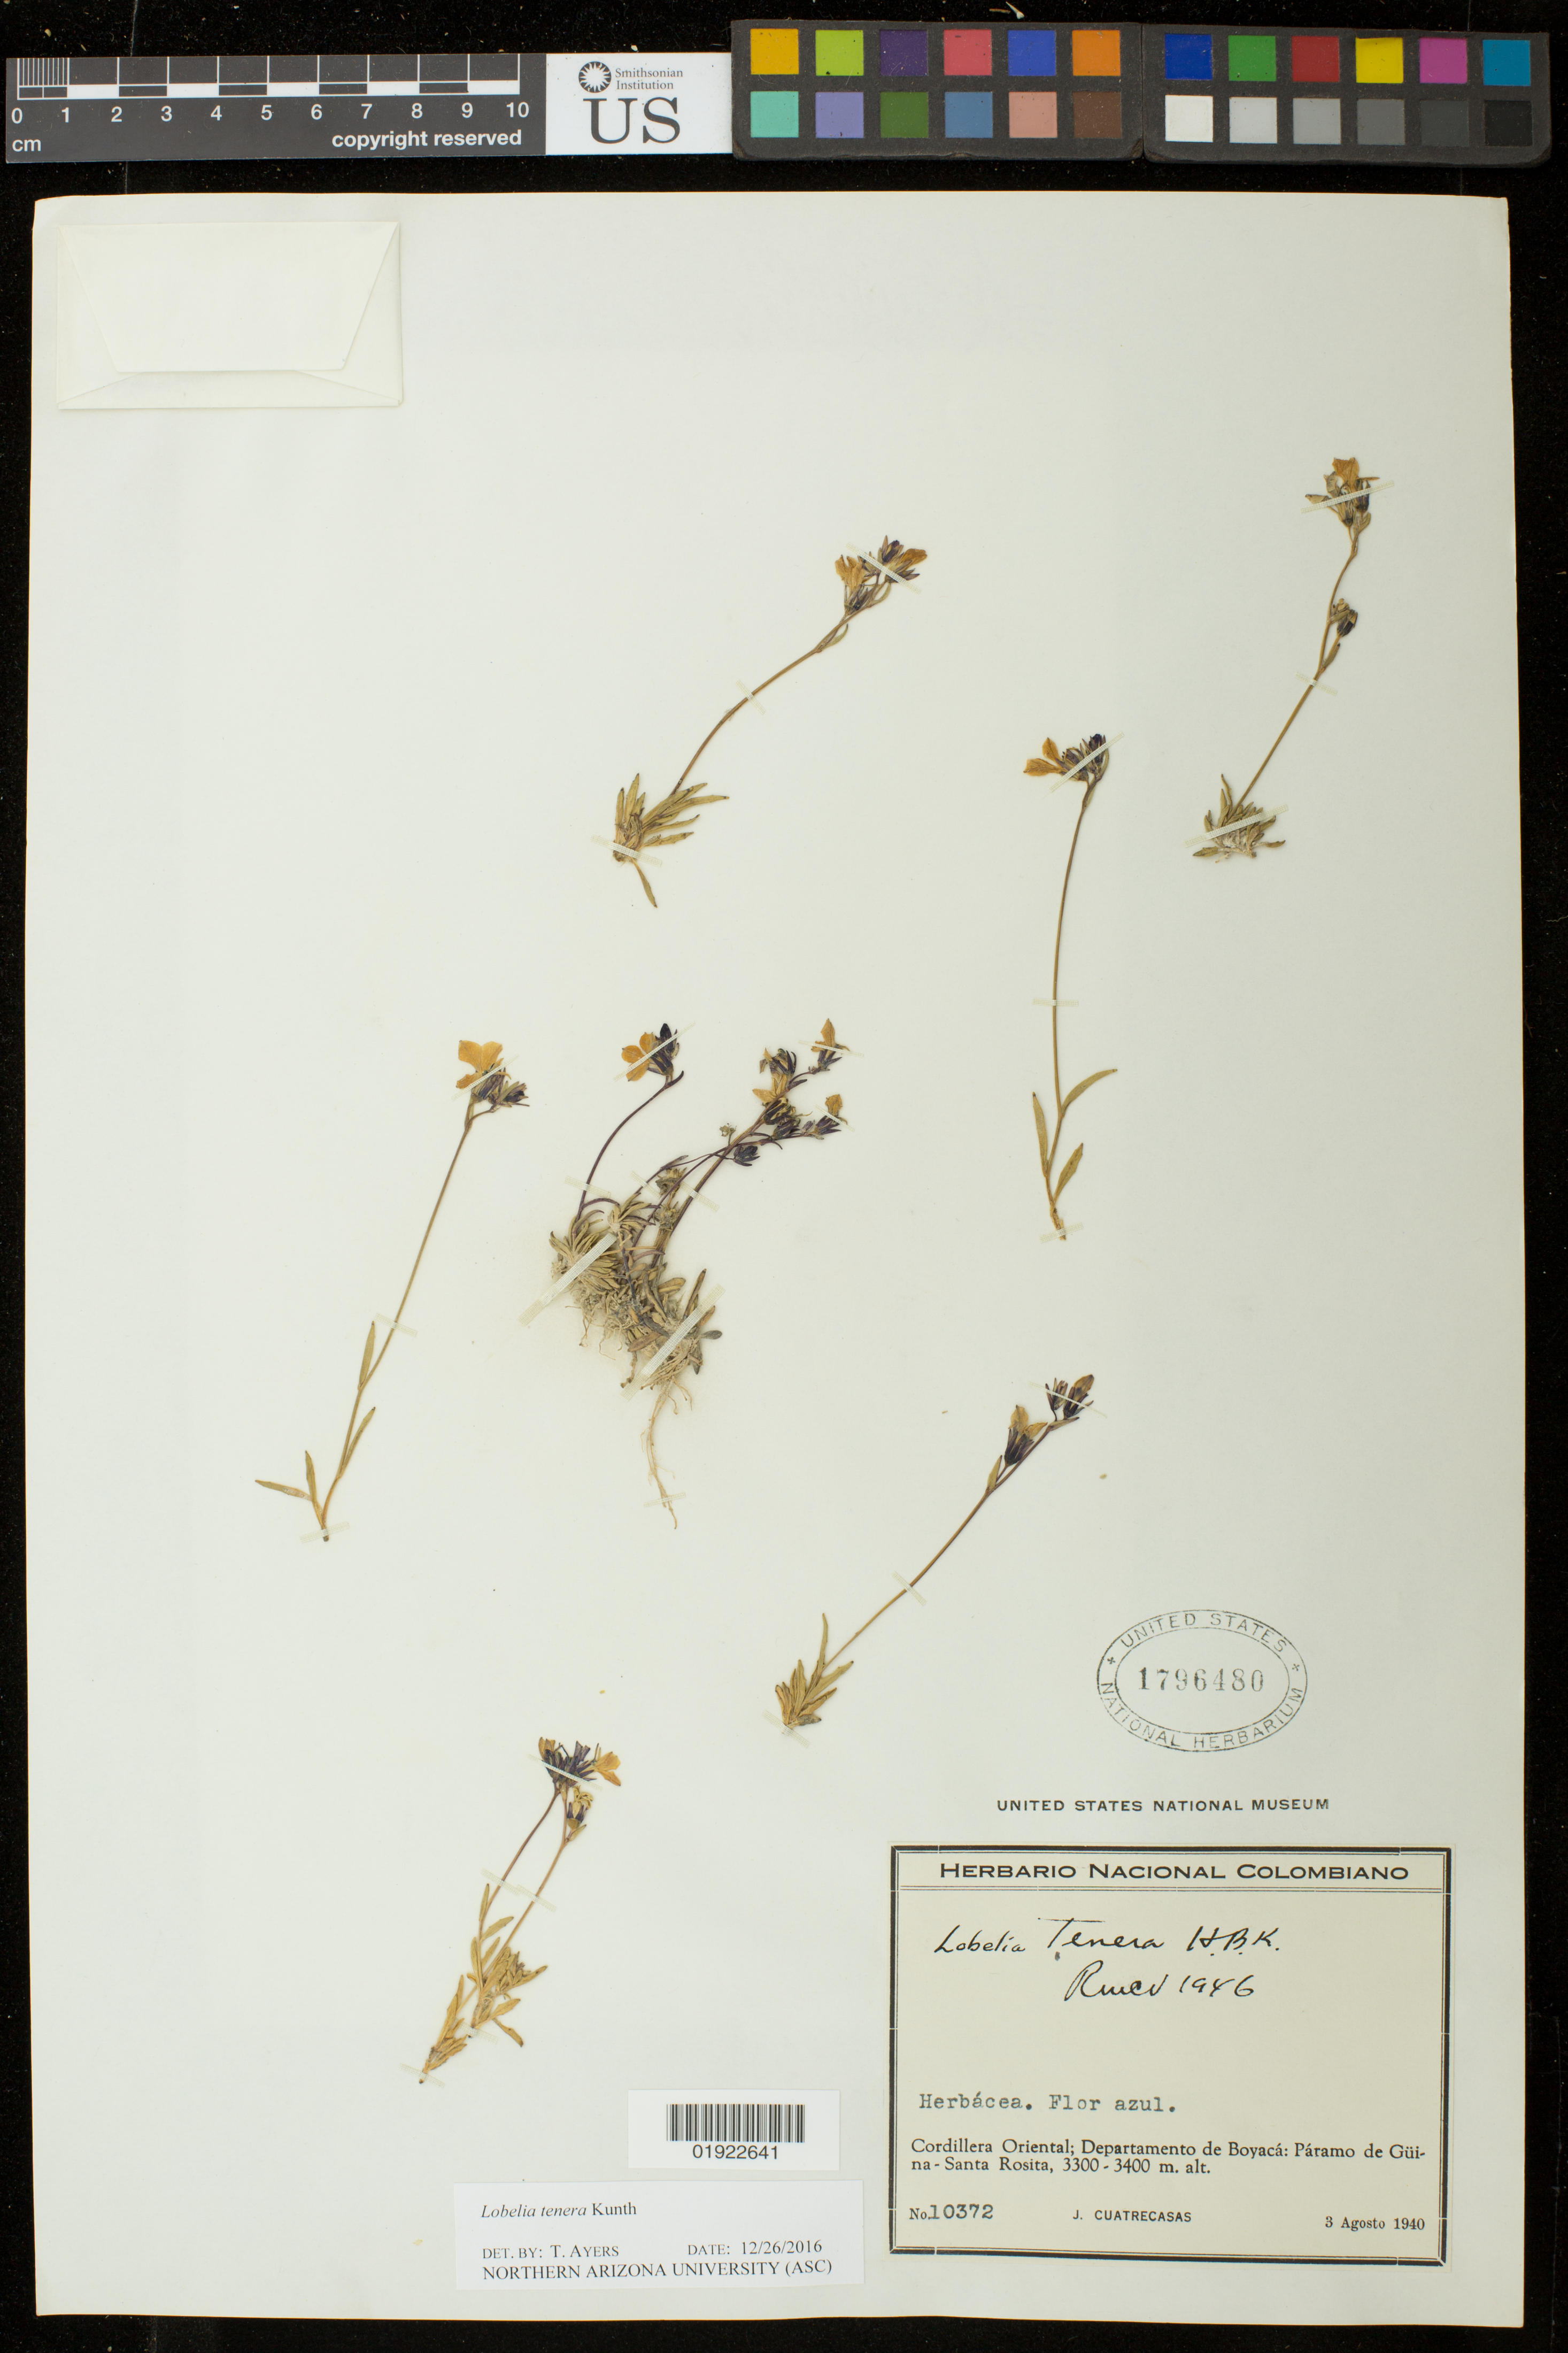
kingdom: Plantae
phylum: Tracheophyta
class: Magnoliopsida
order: Asterales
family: Campanulaceae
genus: Lobelia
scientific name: Lobelia tenera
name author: Kunth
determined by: Ayers, Tina J.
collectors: J. Cuatrecasas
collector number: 10372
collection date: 1940-08-03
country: Colombia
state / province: Boyacá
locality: Cordillera Oriental; Paramo de Guina-Santa Rosita.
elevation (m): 3300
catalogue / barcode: US 1796480